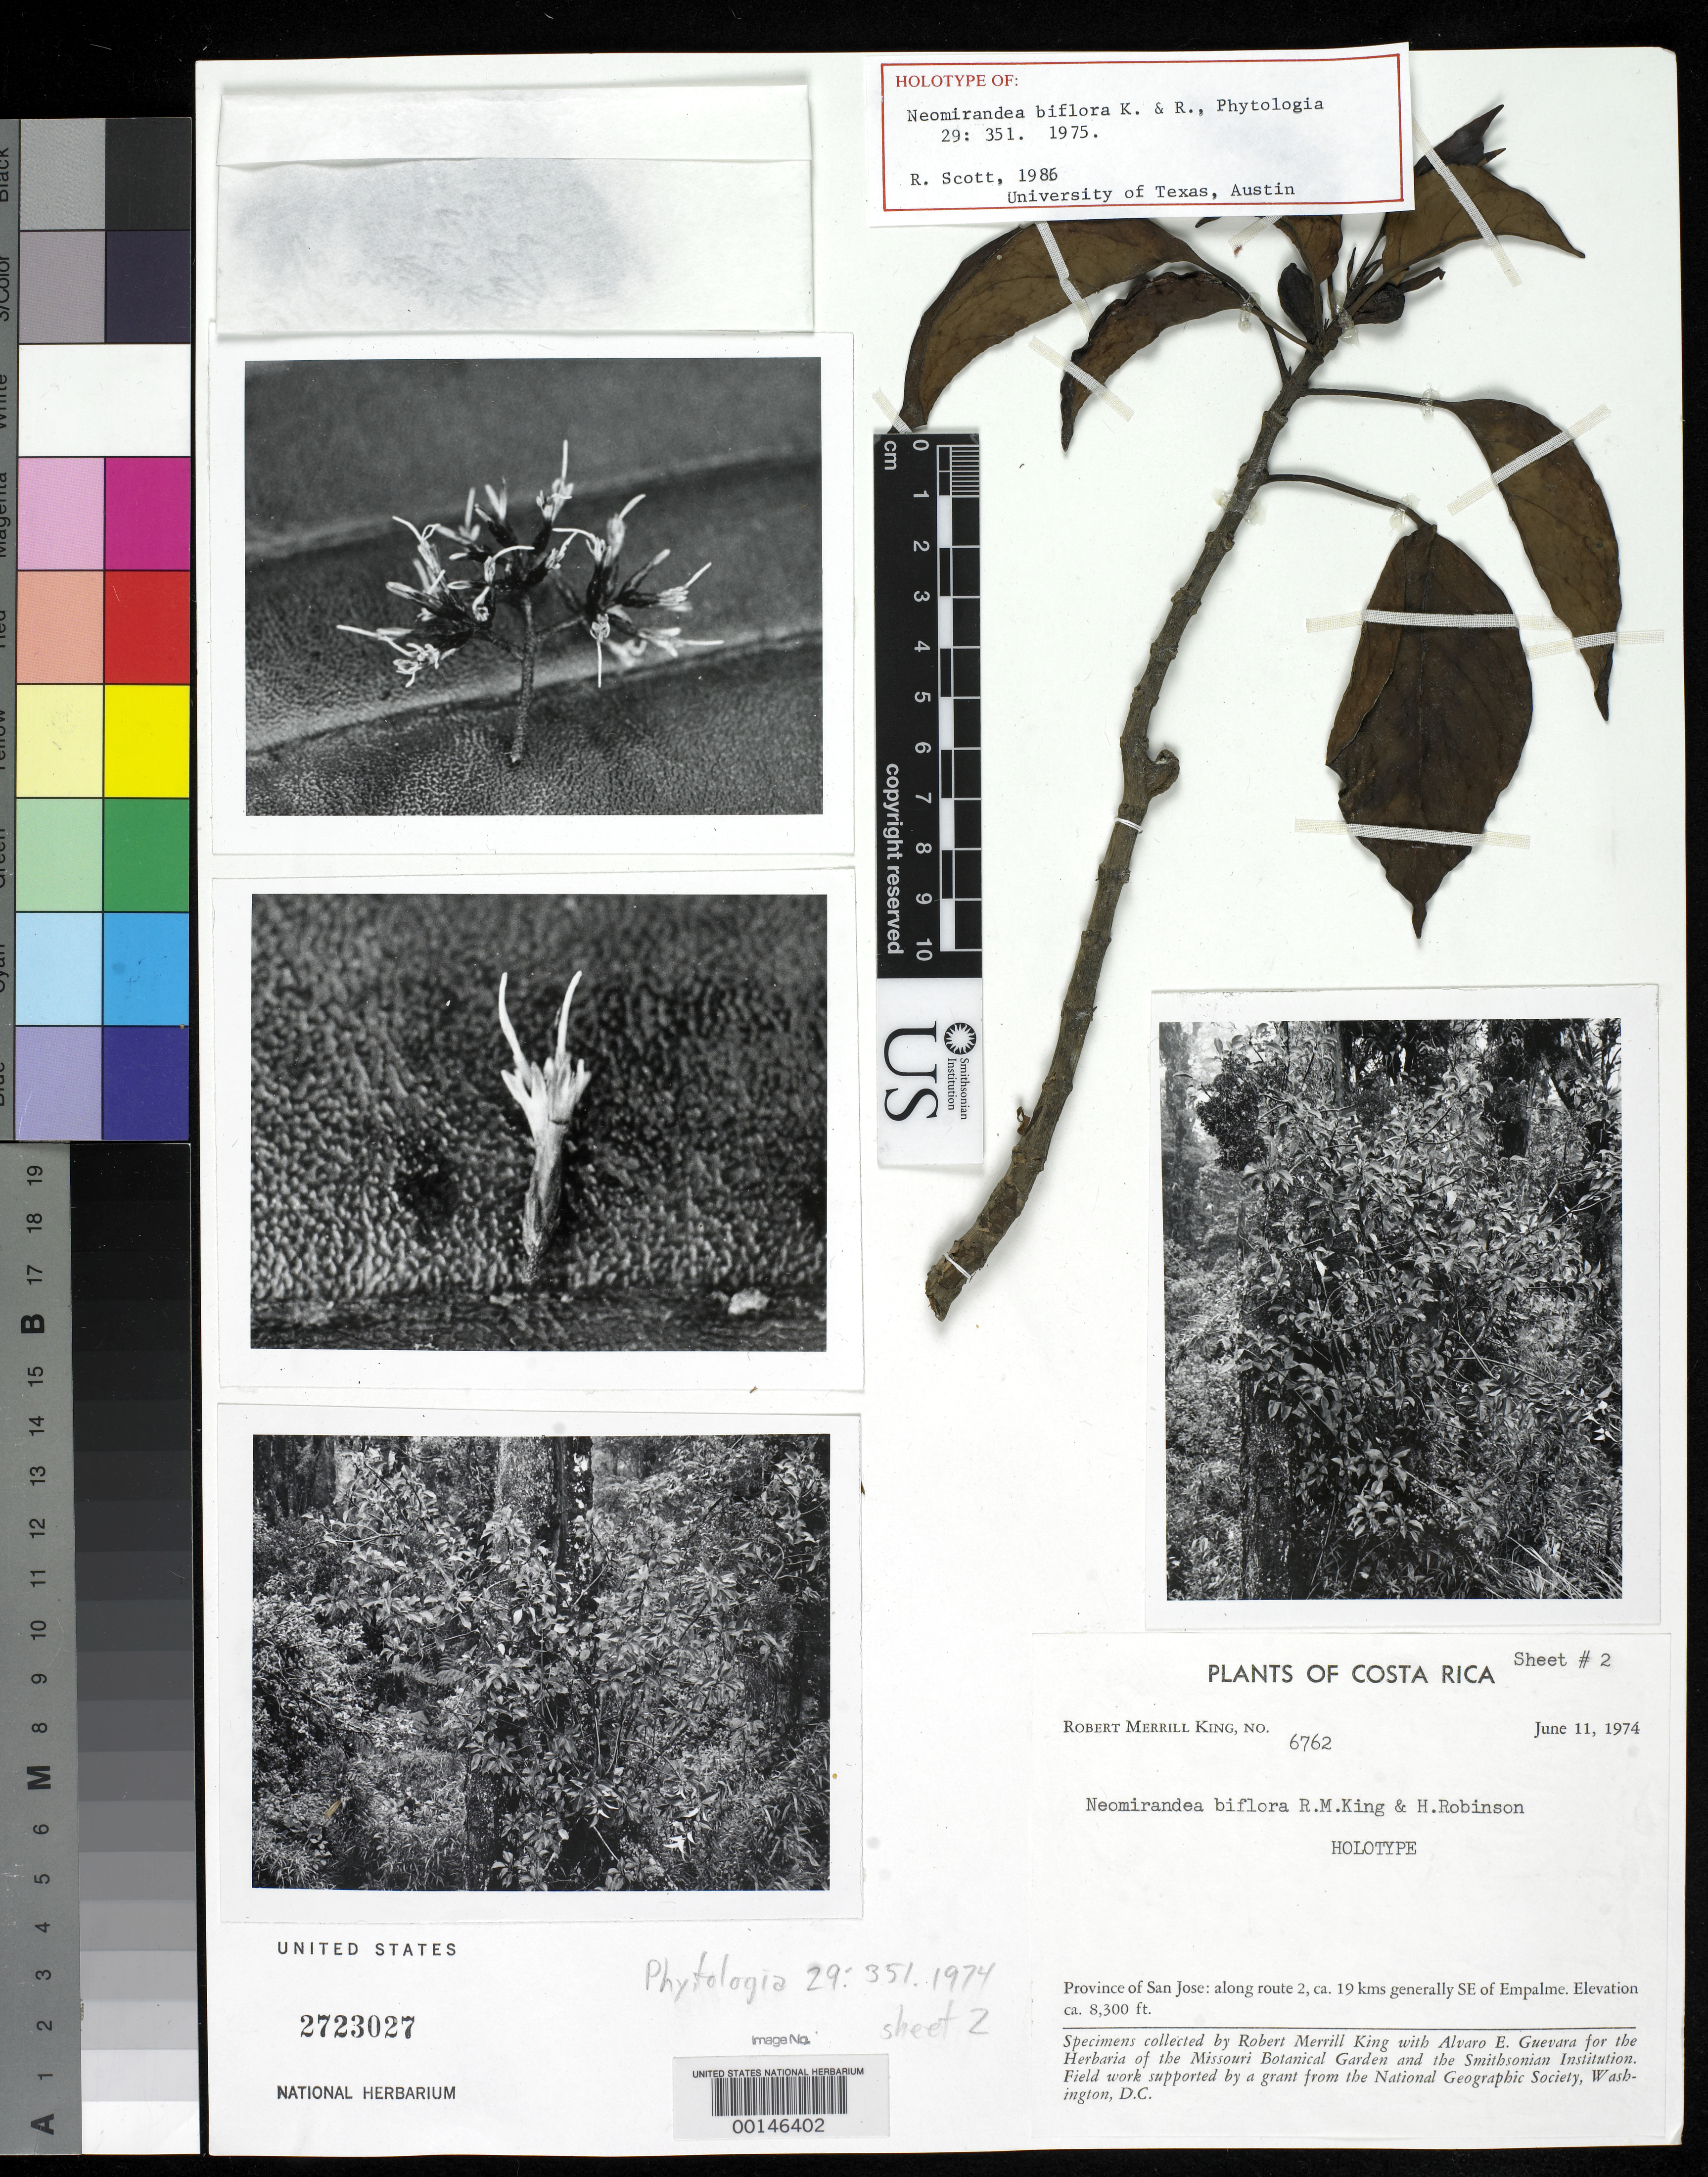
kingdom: Plantae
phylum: Tracheophyta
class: Magnoliopsida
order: Asterales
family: Asteraceae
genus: Neomirandea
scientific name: Neomirandea biflora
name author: R.M. King & H. Rob.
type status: Holotype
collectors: R. M. King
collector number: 6762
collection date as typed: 11 Jun 1974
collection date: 1974-06-11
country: Costa Rica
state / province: San José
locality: SE of Empalme; alt. 8300 ft.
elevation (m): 2530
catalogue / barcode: US 2723027